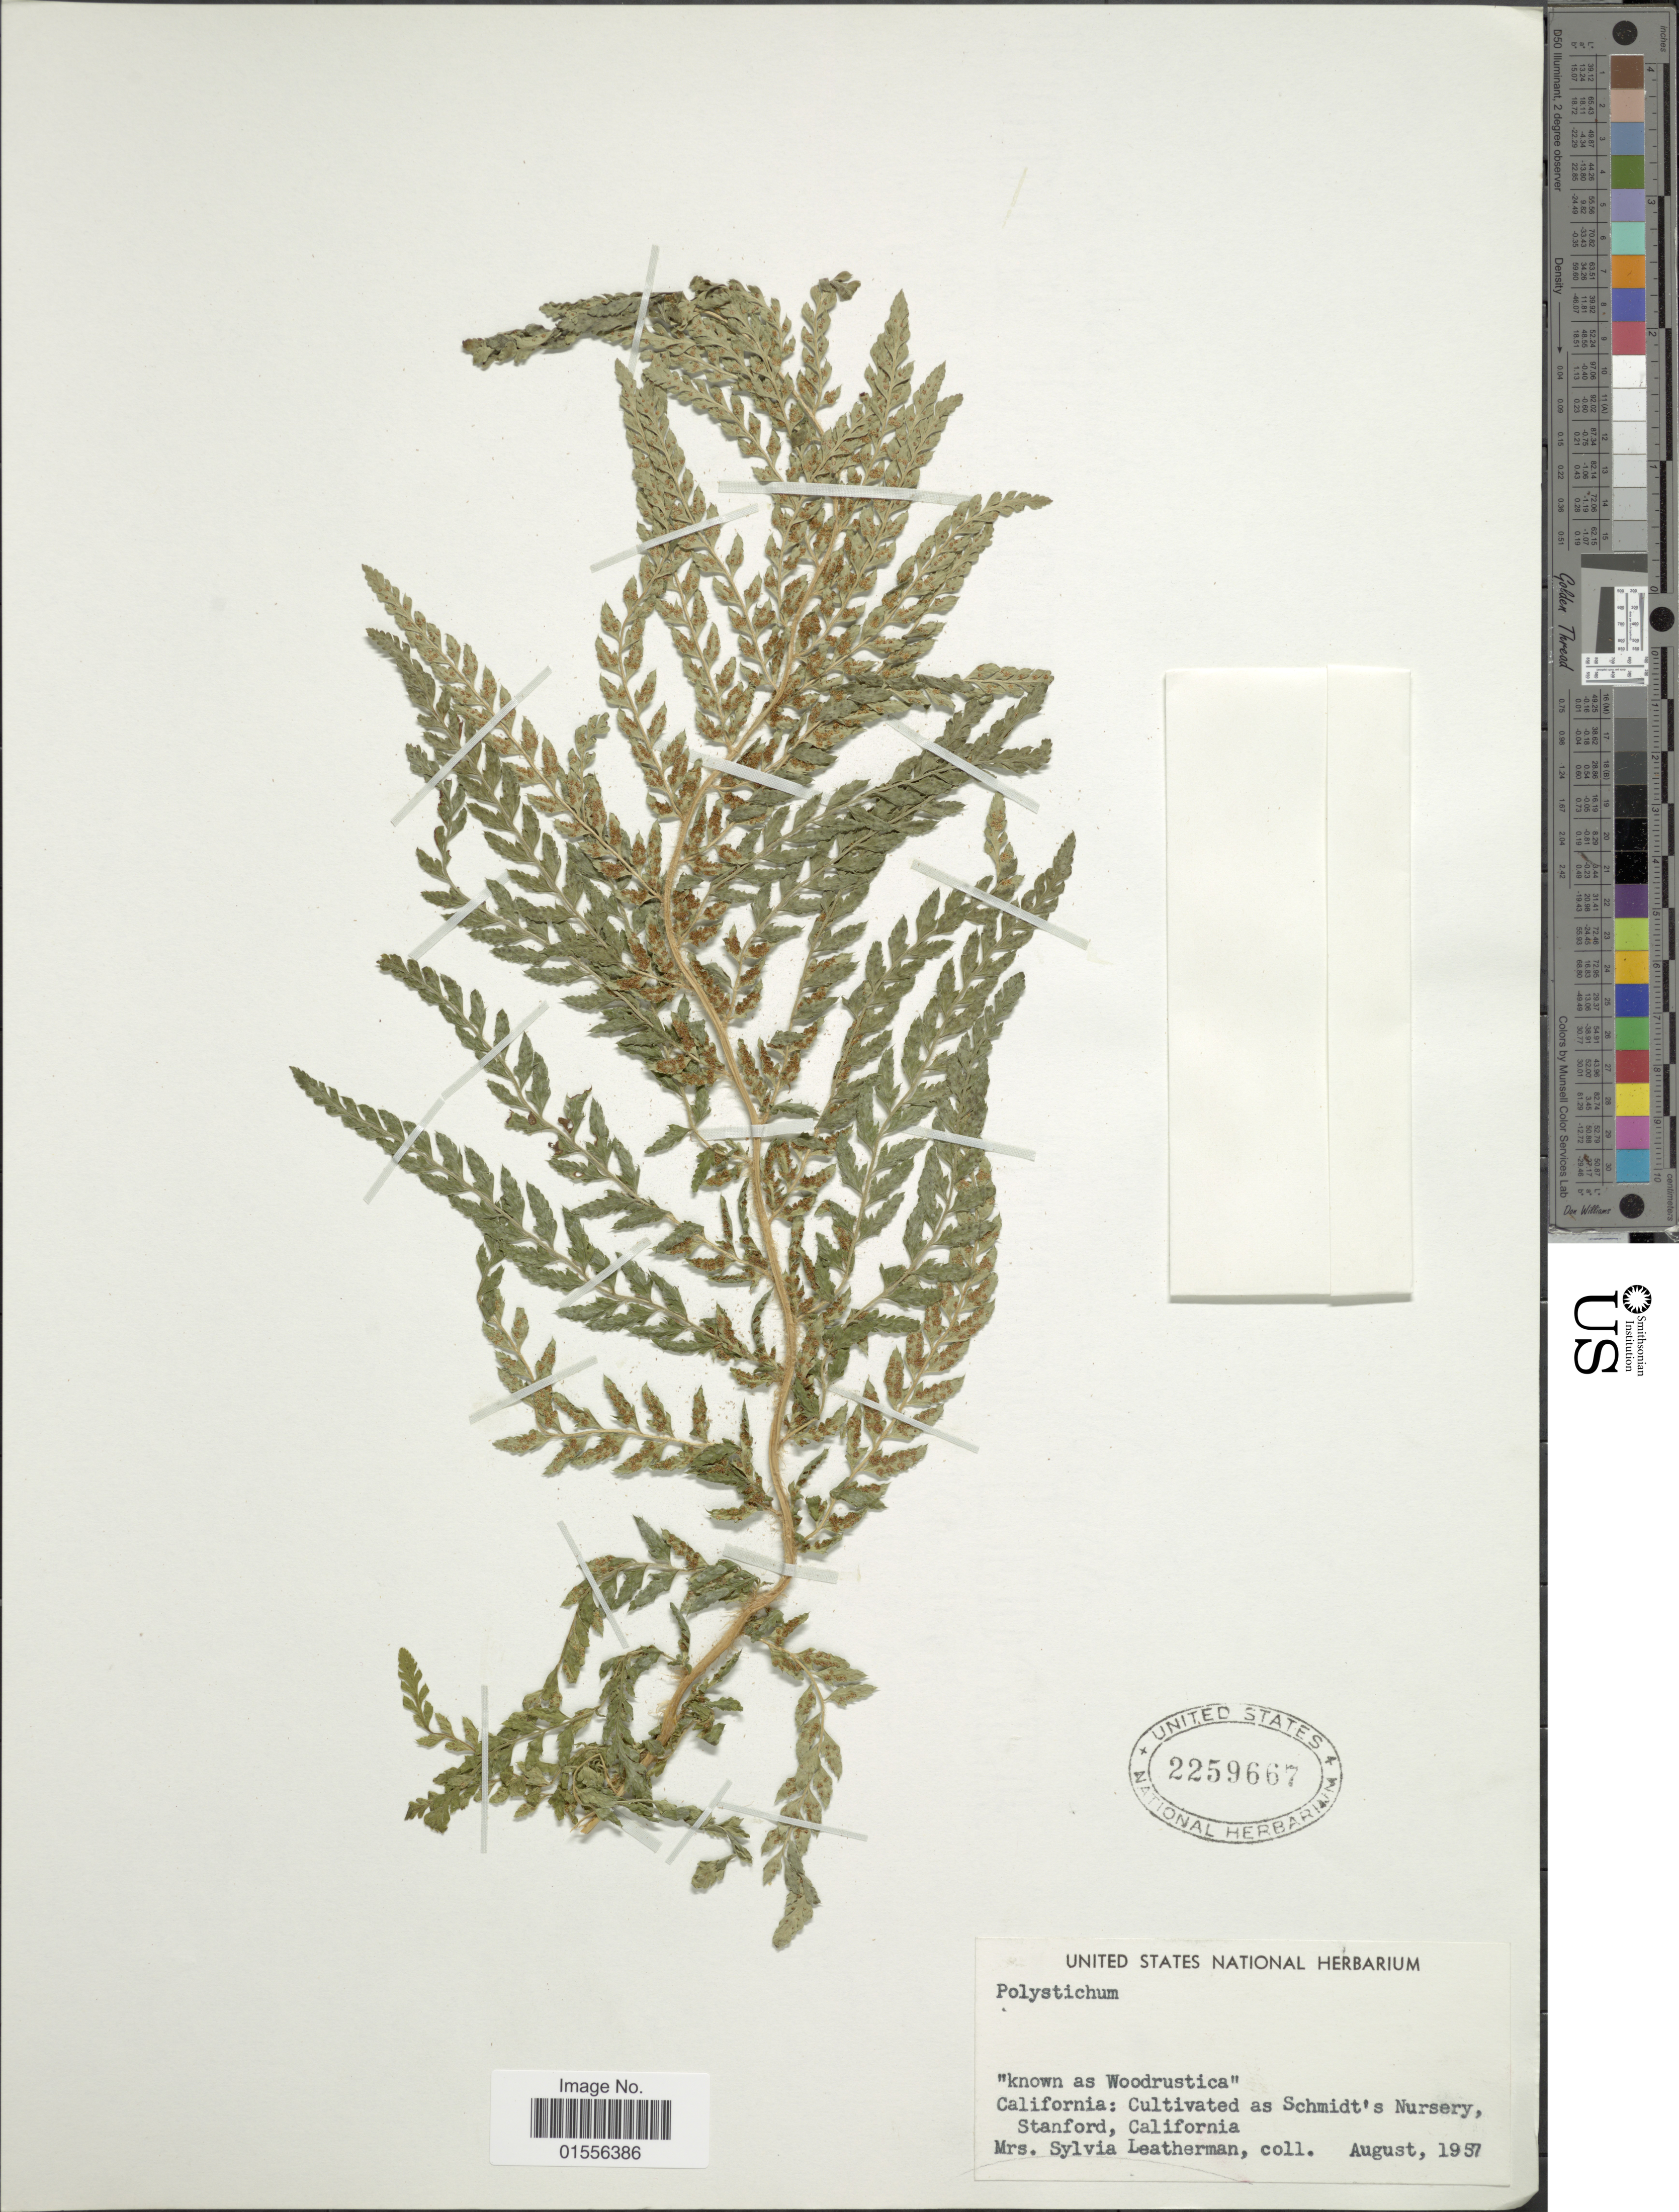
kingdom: Plantae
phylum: Tracheophyta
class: Polypodiopsida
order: Polypodiales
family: Dryopteridaceae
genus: Polystichum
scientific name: Polystichum sp.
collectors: S. Leatherman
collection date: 1957-08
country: United States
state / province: California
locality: As Schmidt's Nursery, Standford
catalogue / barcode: US 2259667